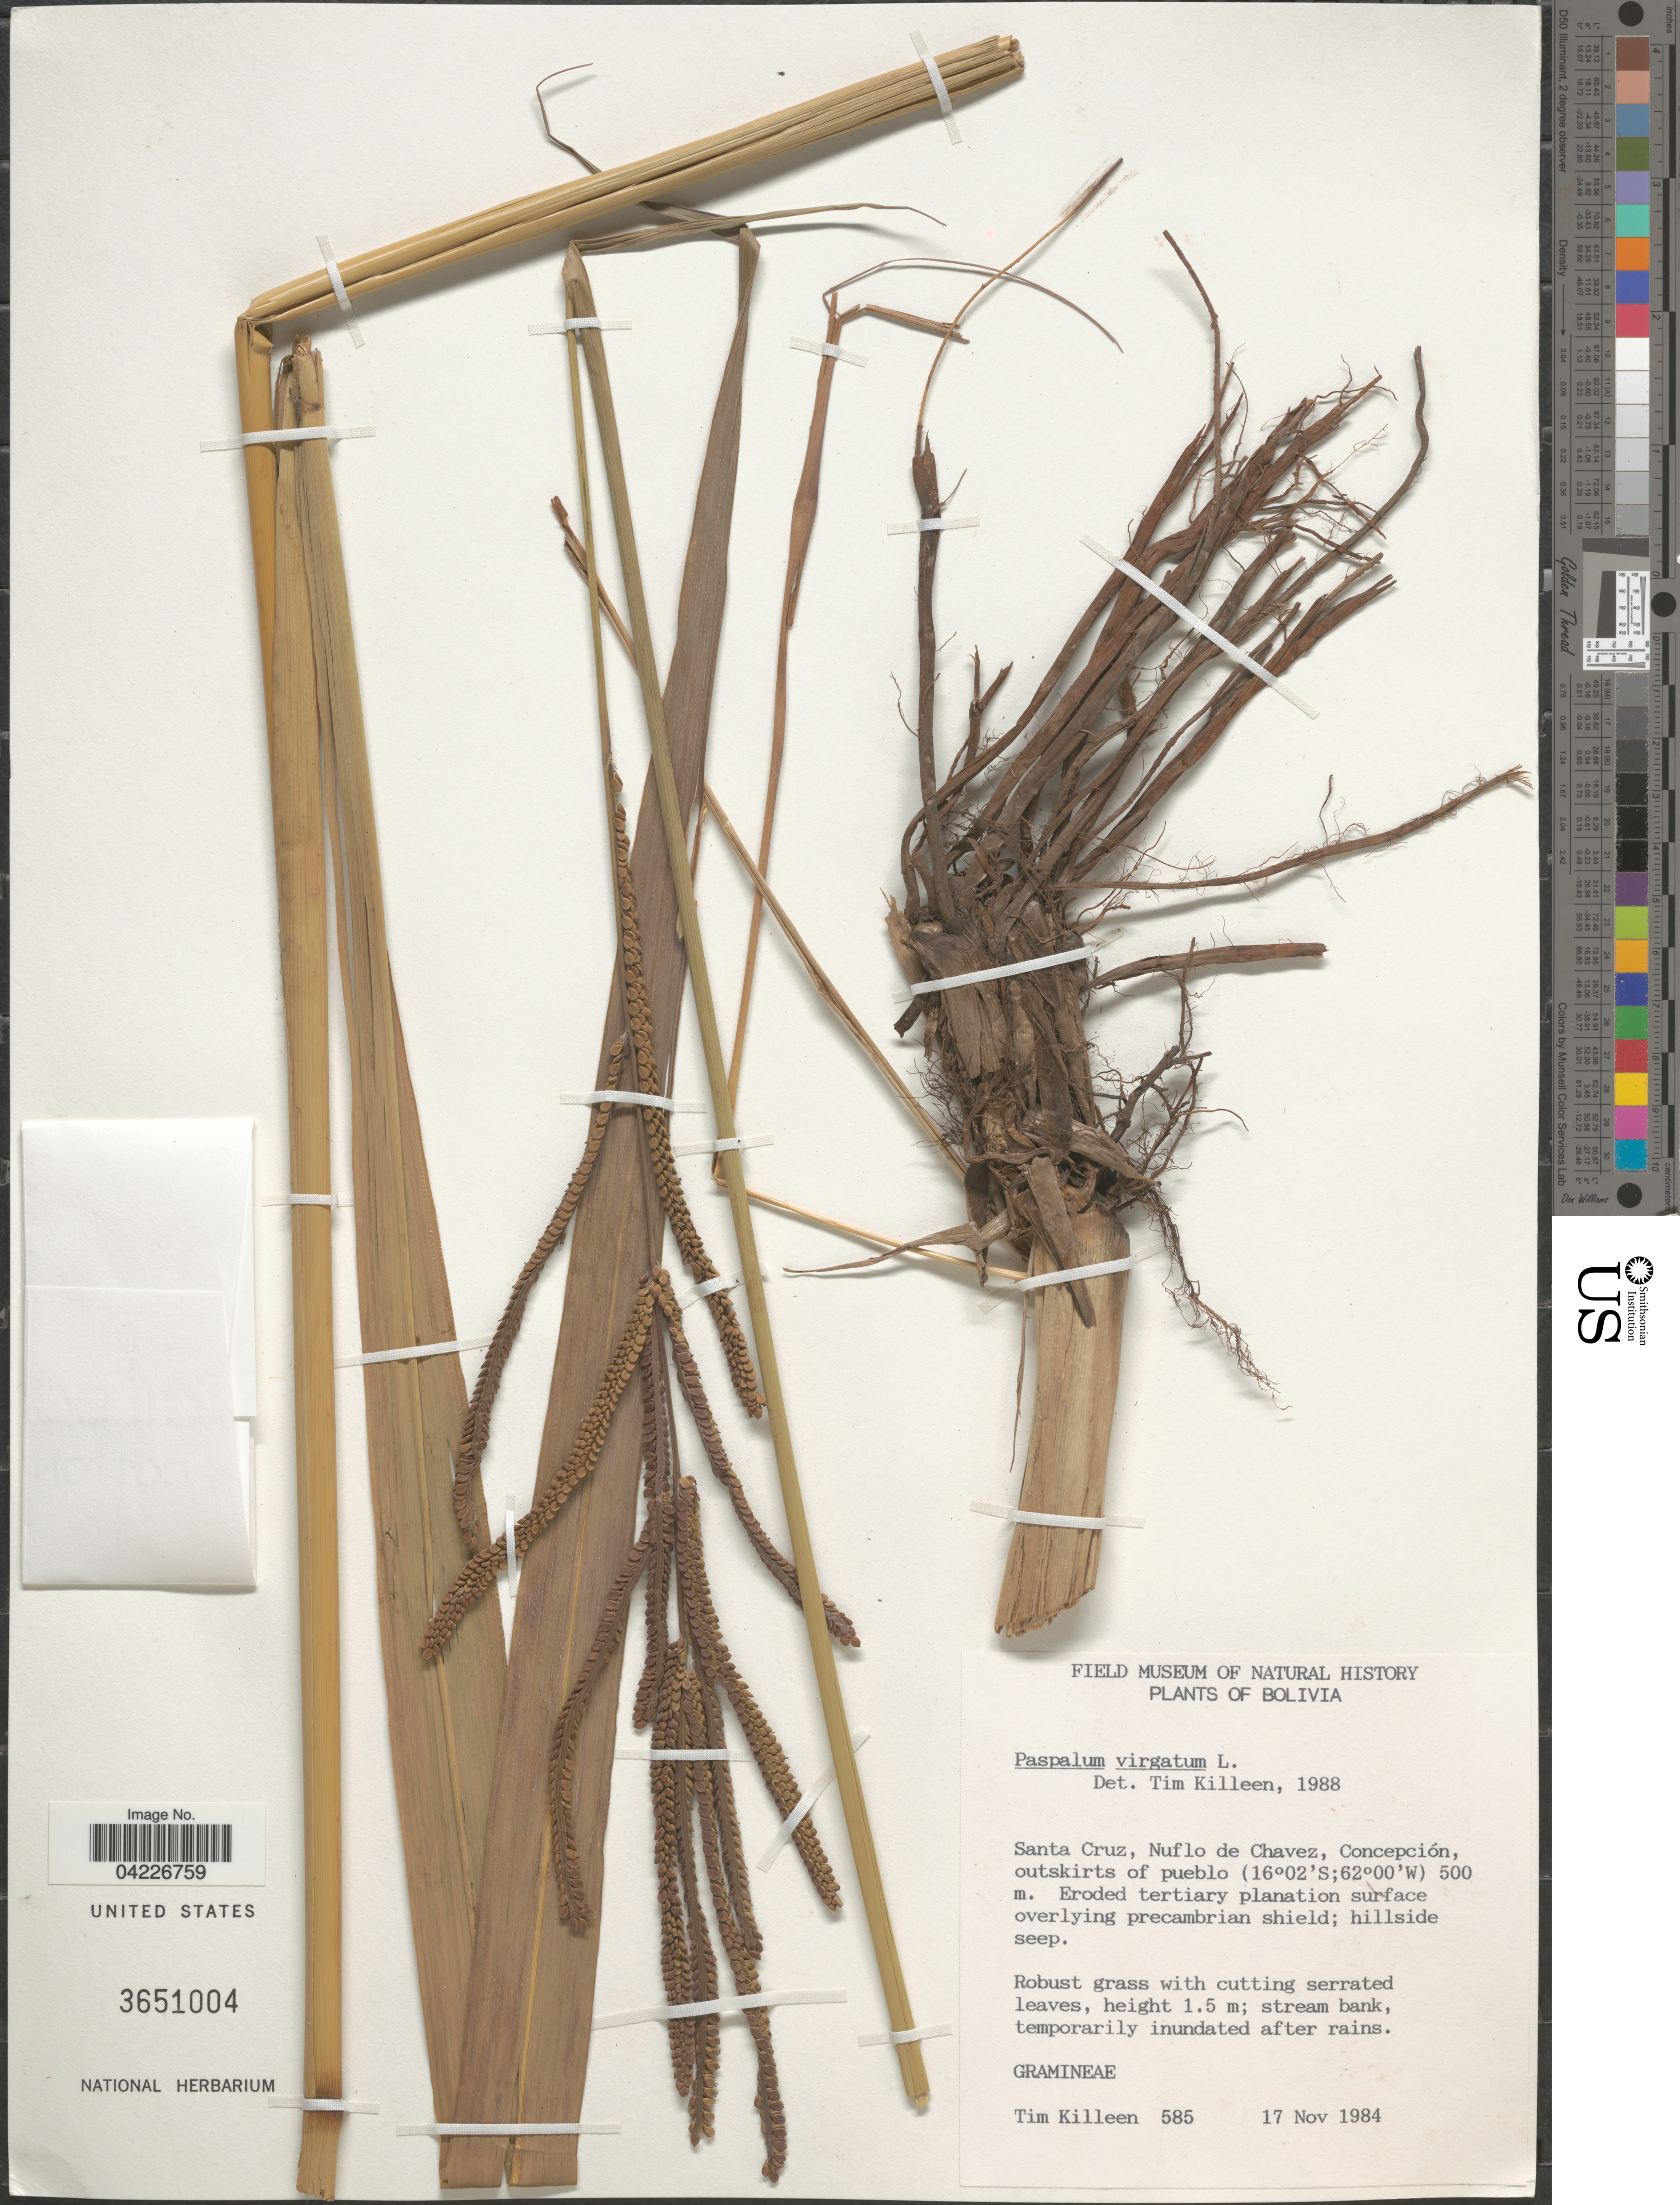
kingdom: Plantae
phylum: Tracheophyta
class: Liliopsida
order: Poales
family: Poaceae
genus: Paspalum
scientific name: Paspalum virgatum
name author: L.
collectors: T. J. Killeen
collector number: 585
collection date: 1984-11-17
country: Bolivia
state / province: Santa Cruz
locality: Santa Cruz, Nuflo de Chavez, Concepción, outskirts of pueblo.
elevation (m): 500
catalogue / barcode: US 3651004